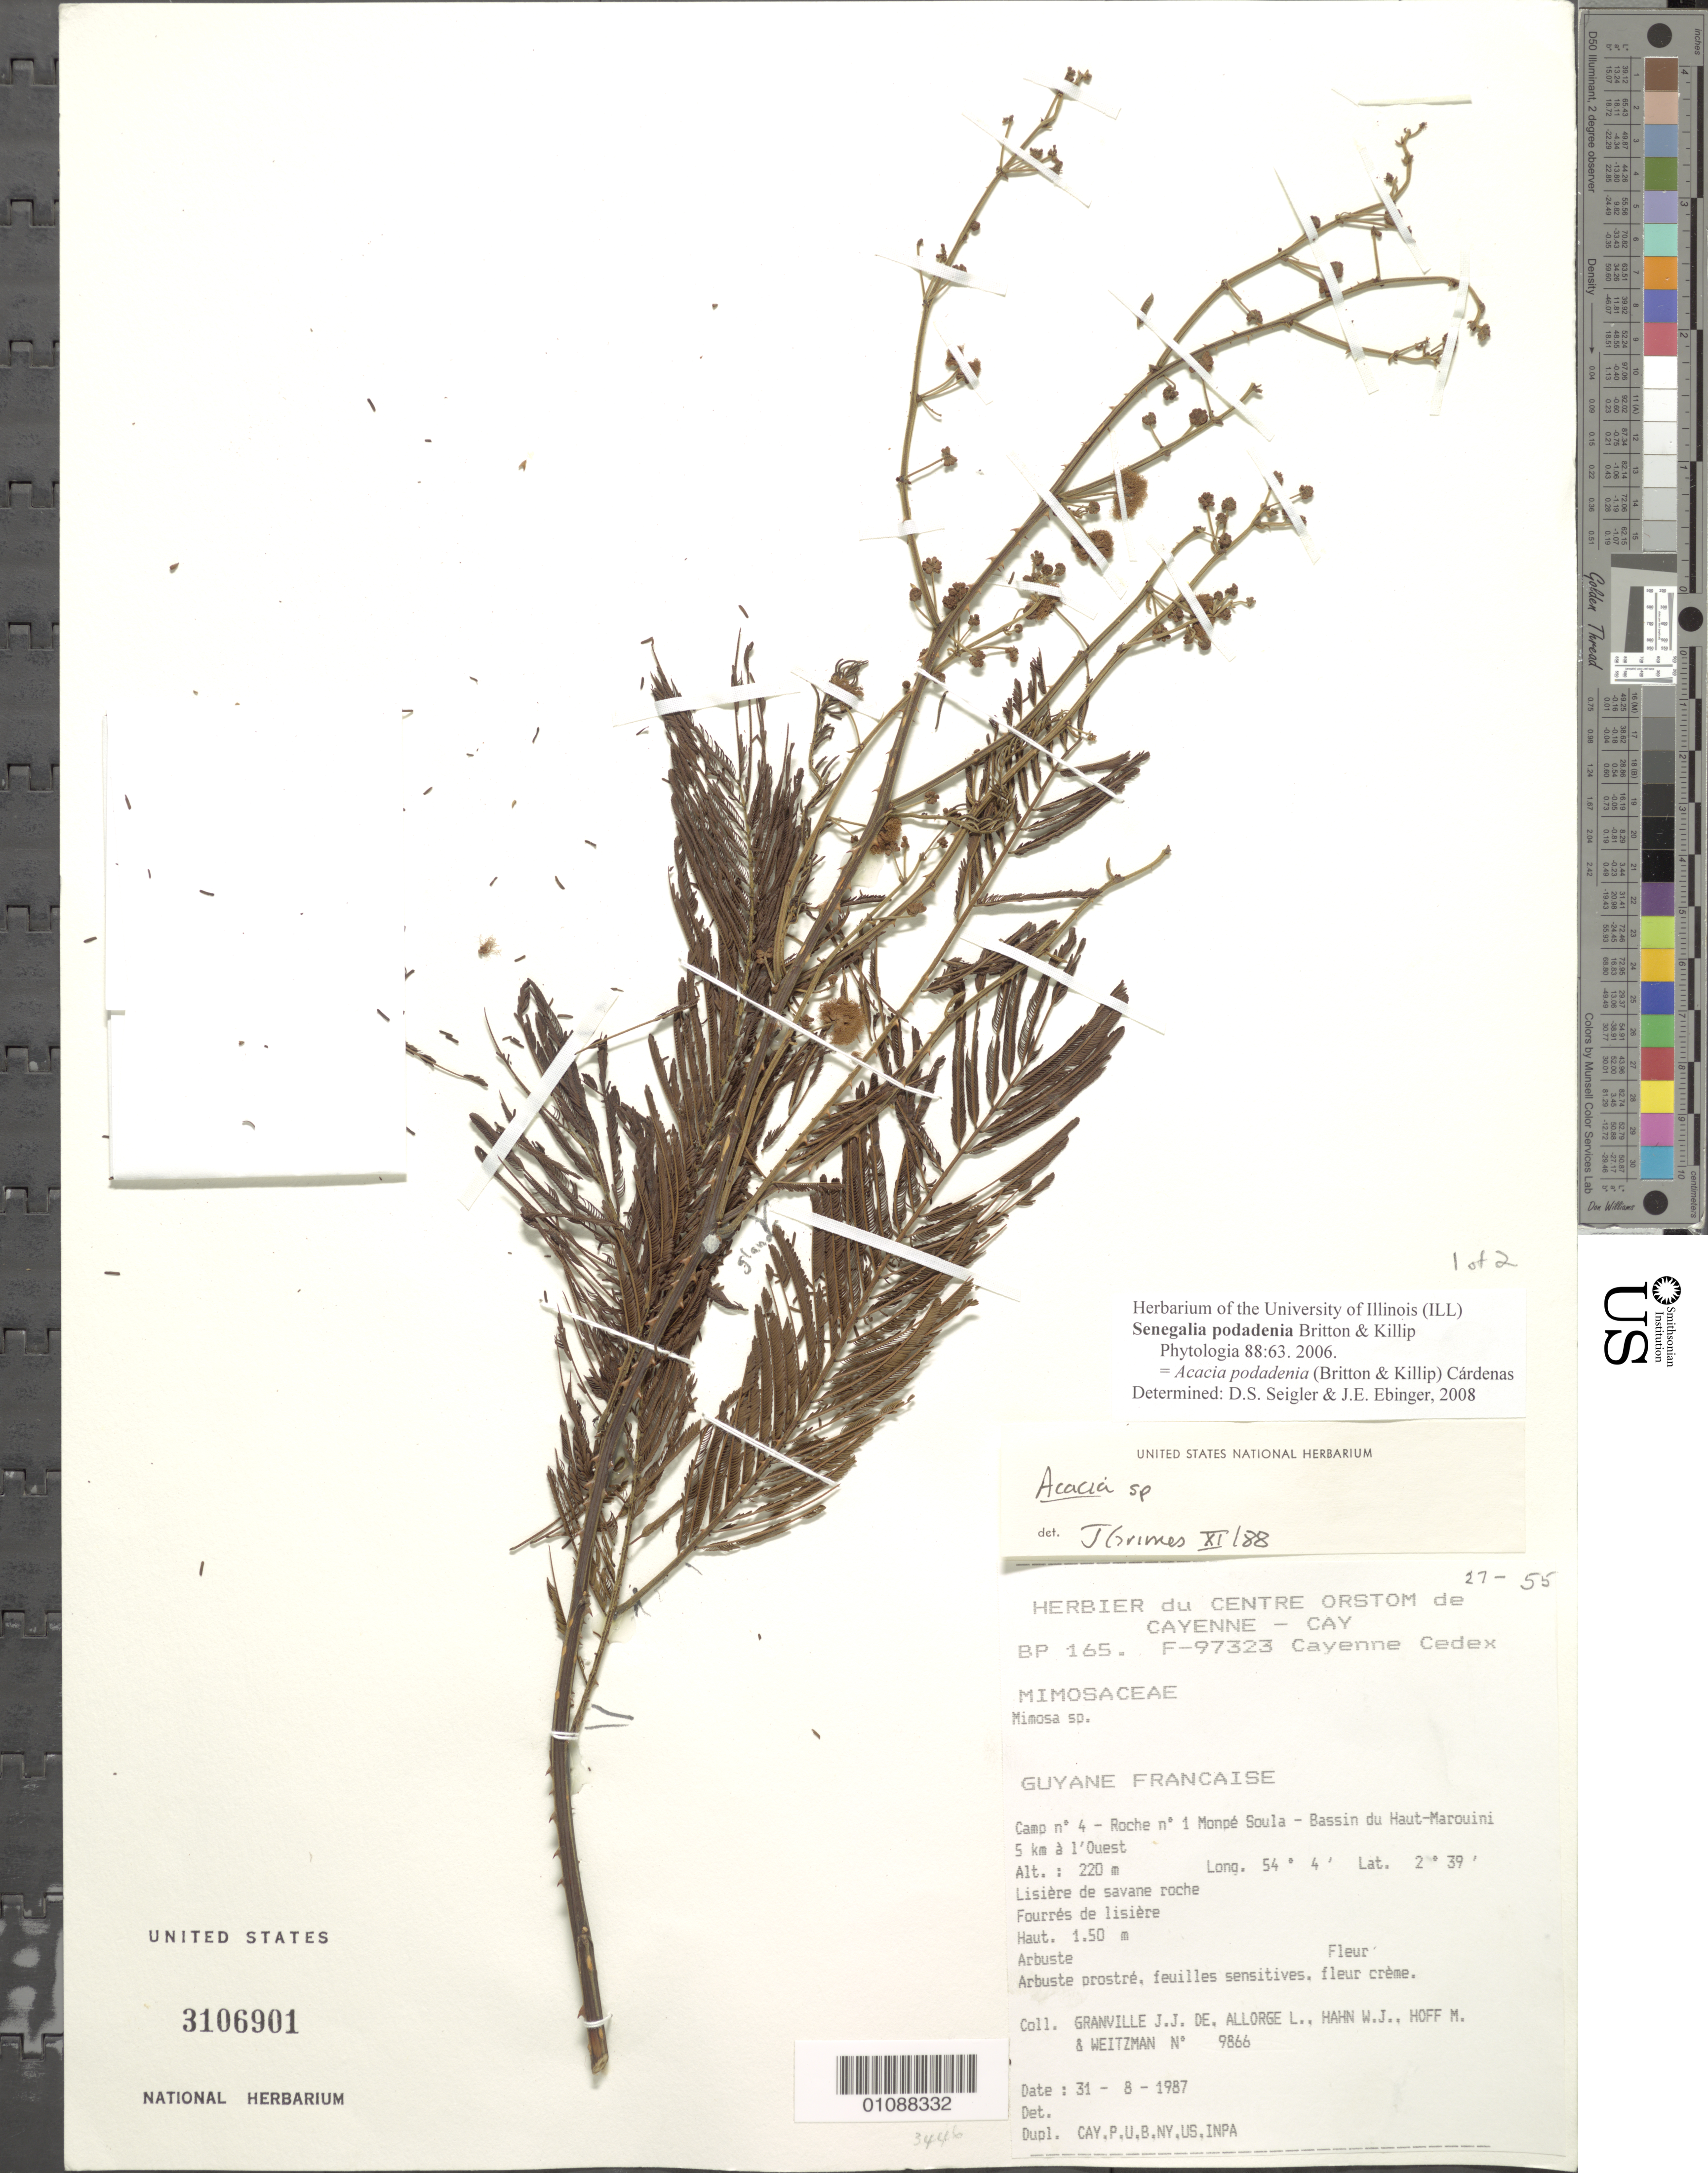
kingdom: Plantae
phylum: Tracheophyta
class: Magnoliopsida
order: Fabales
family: Fabaceae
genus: Senegalia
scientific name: Senegalia podadenia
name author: Britton & Killip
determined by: Ebinger, J. E.; Seigler, David S.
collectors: J.-J. de Granville, L. Allorge, W. J. Hahn, M. Hoff & A. L. Weitzman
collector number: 9866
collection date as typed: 31-Aug-87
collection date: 1987-08-31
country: French Guiana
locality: Monpé Soula, Camp #4, roche no. 1, Bassin du Haut-Marouini, 5 km W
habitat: Lisiére de savane roche. Fourres de lisiere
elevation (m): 220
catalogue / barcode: US 3106901